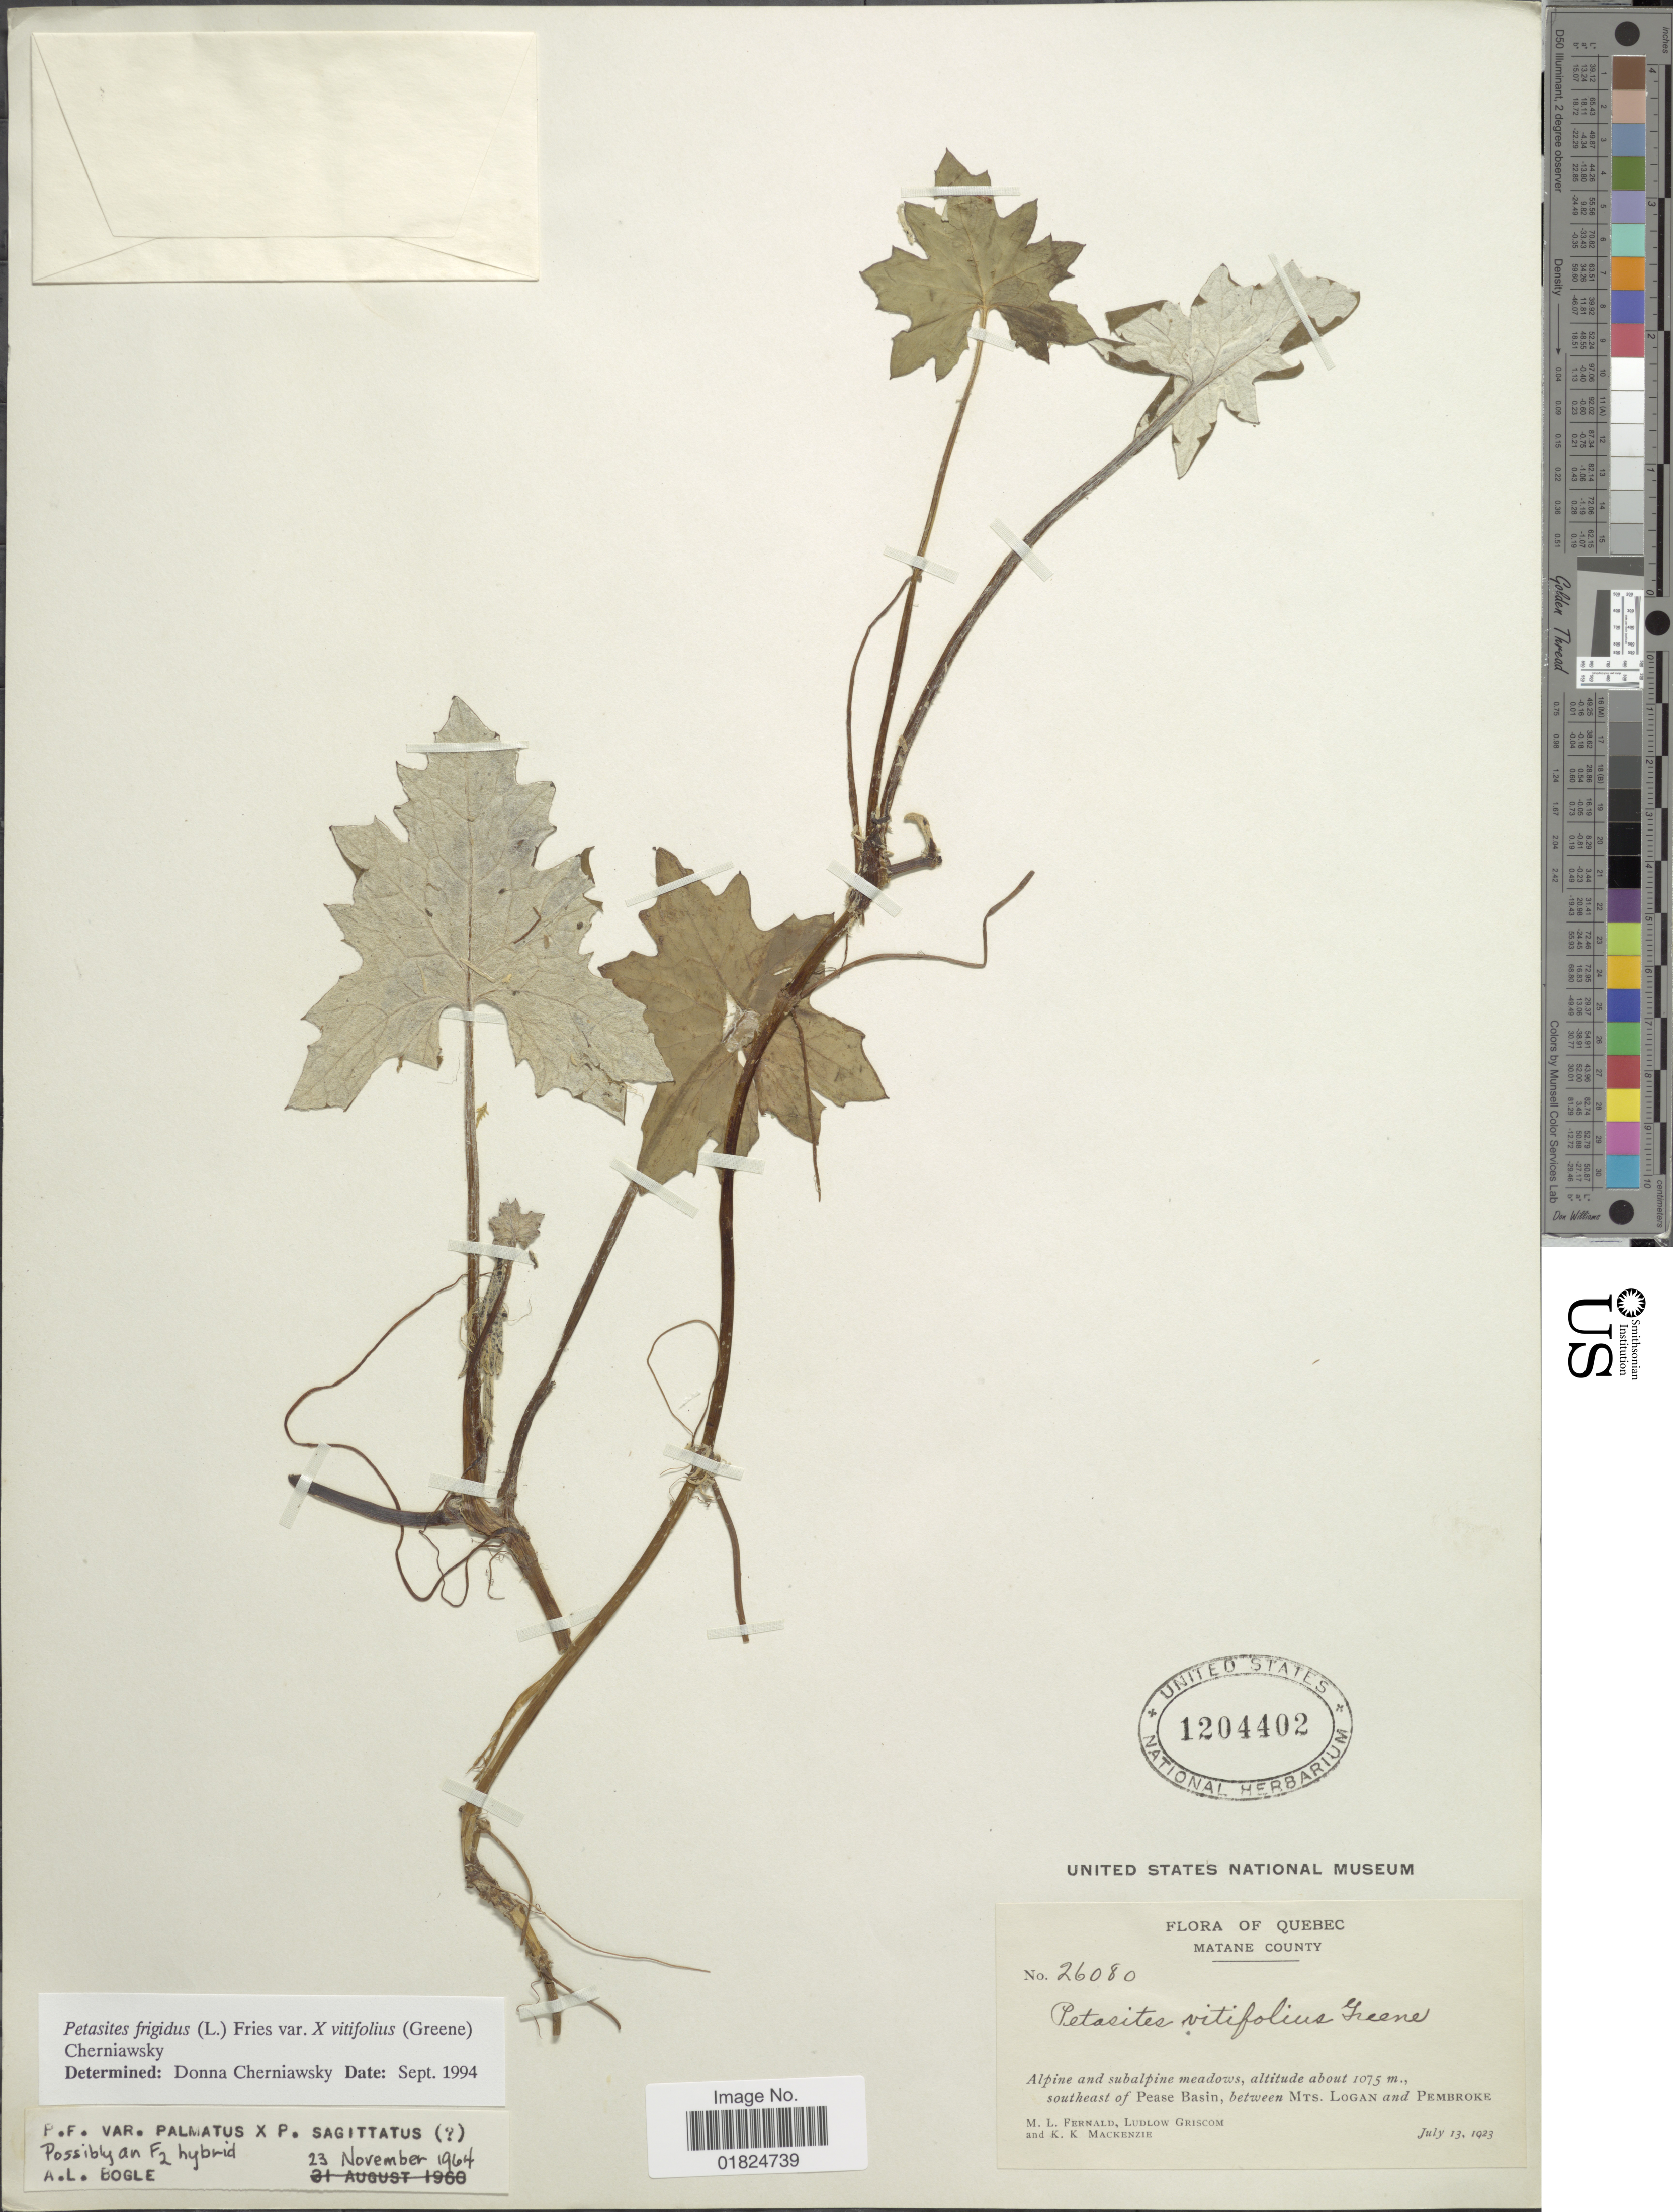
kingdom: Plantae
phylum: Tracheophyta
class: Magnoliopsida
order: Asterales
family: Asteraceae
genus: Petasites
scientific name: Petasites frigidus var. vitifolius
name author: (Greene) Cherniawsky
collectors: M. L. Fernald, L. Griscom & K. K. Mackenzie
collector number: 26080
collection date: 1923-07-13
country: Canada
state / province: Quebec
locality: Quebec. Matane County. southeast of Pease Basin, between Mts. Logan and Pembroke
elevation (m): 1075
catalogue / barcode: US 1204402